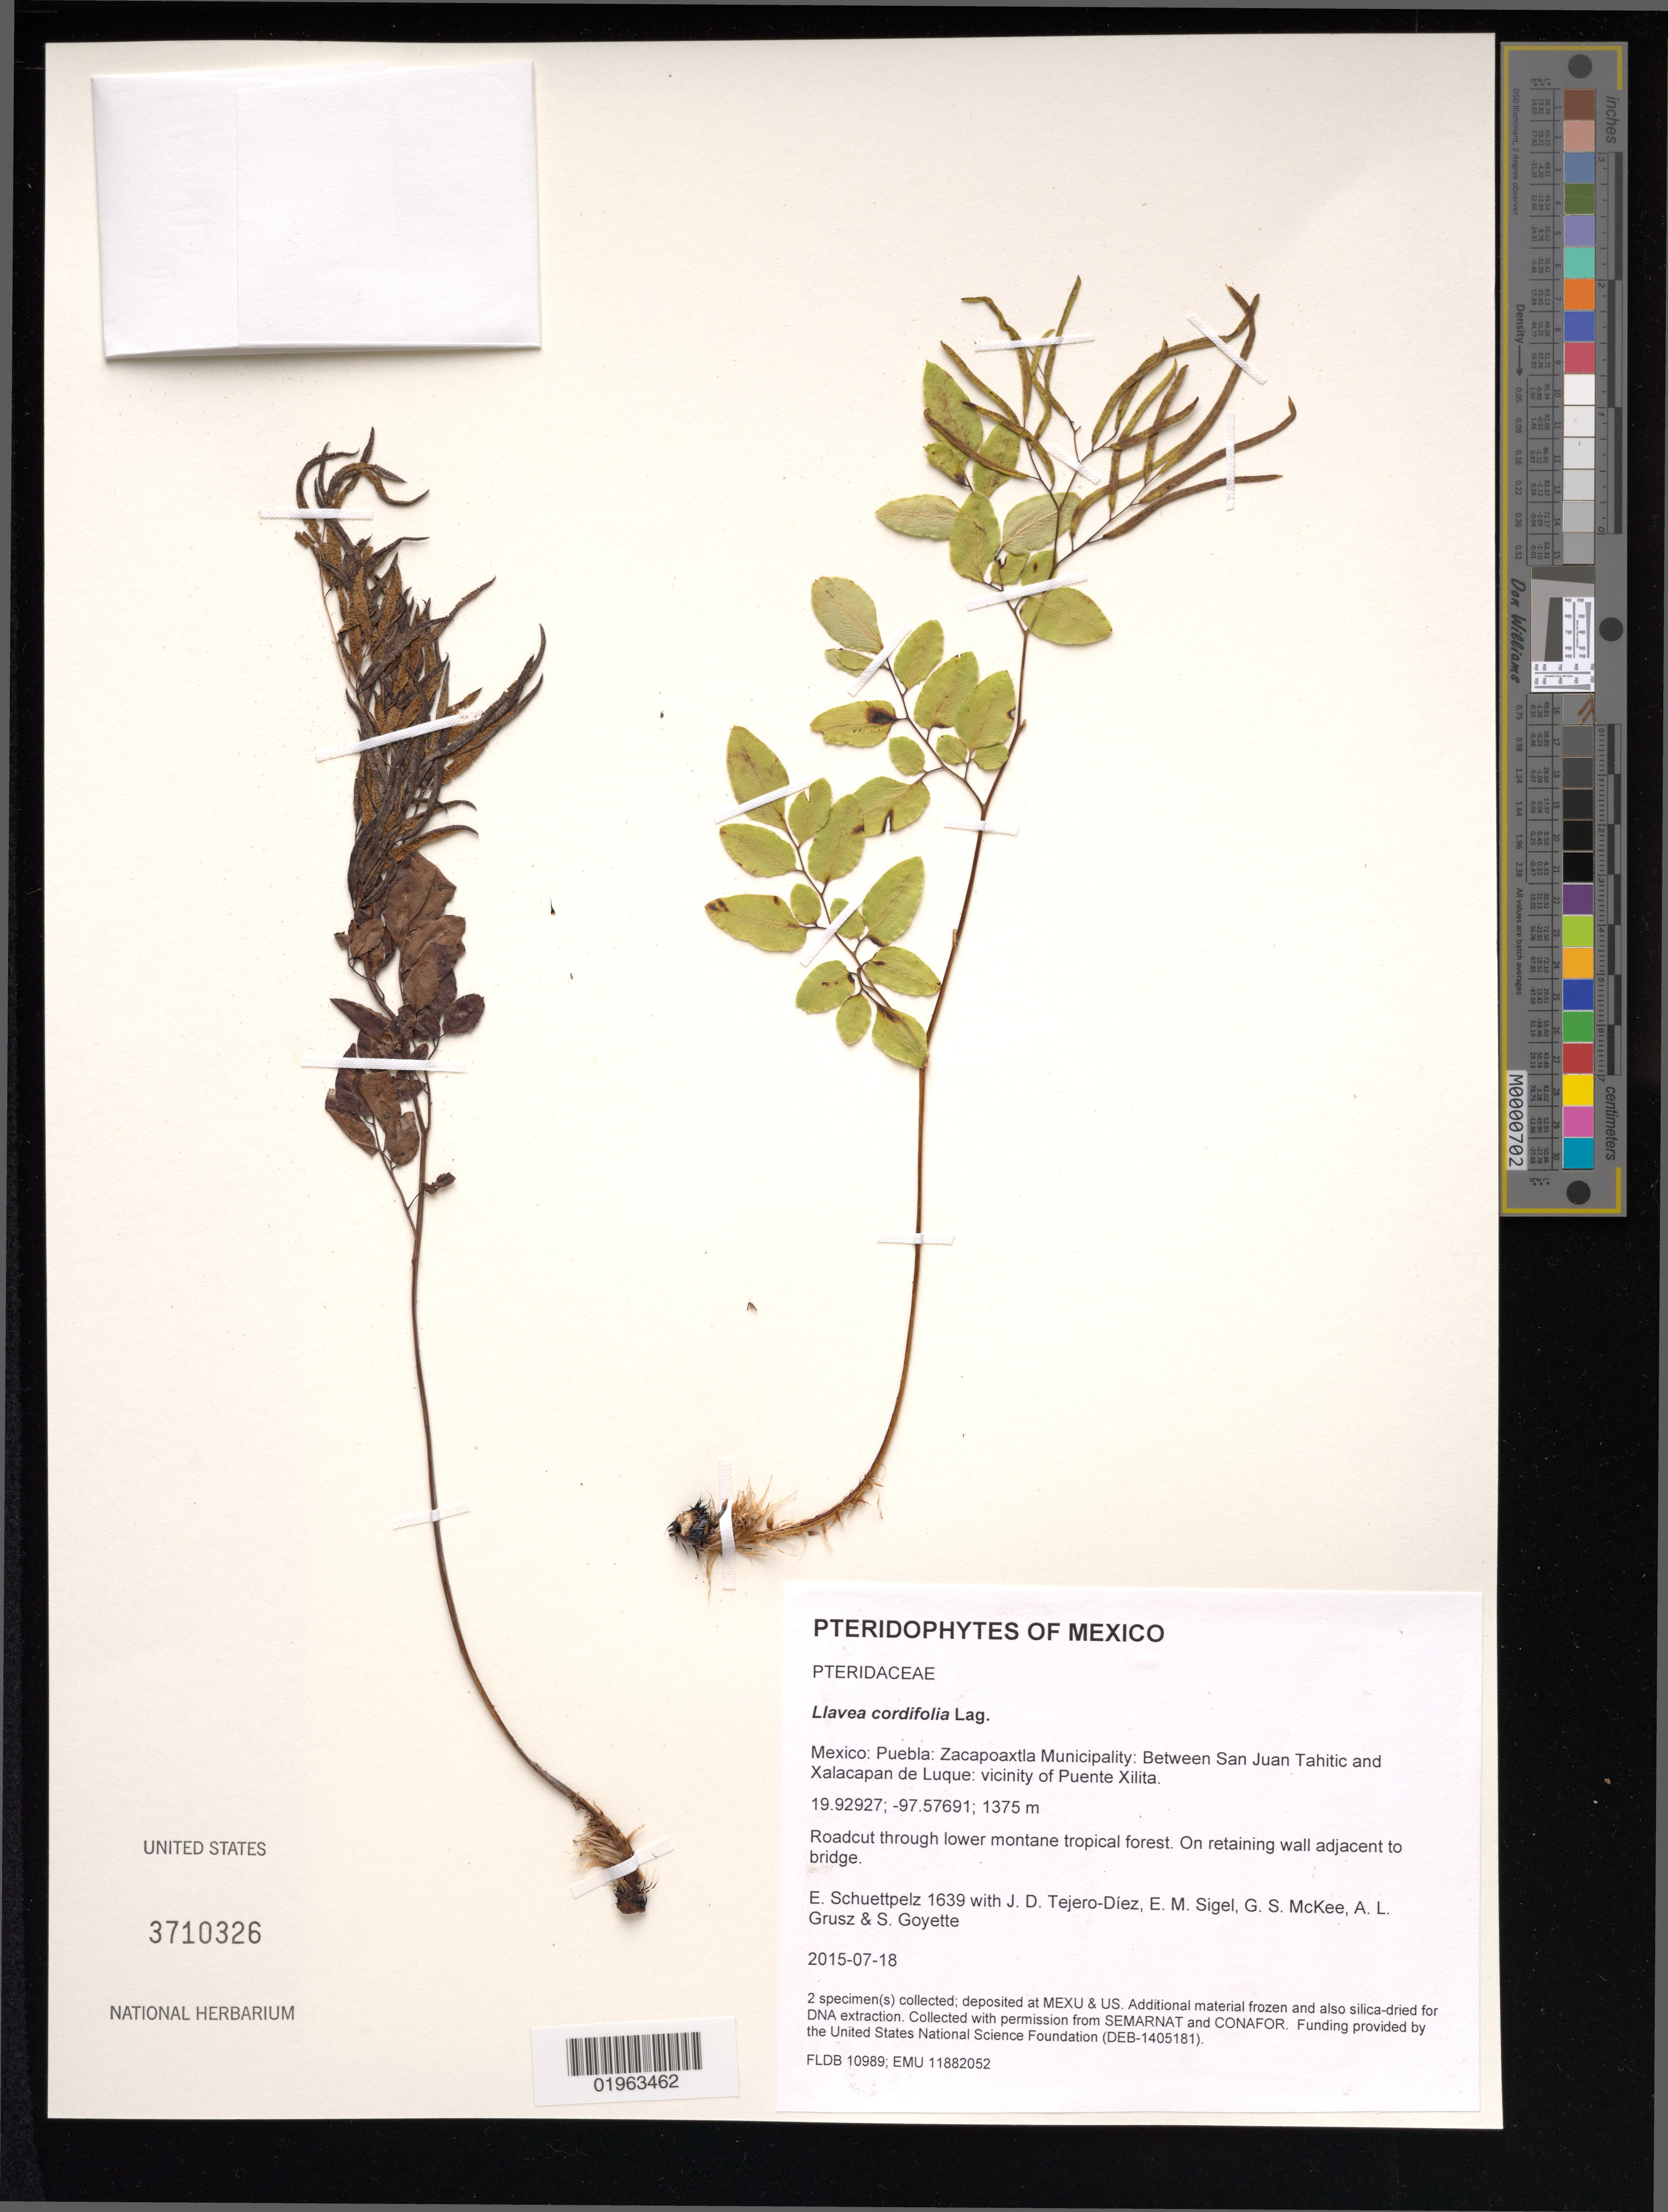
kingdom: Plantae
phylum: Tracheophyta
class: Polypodiopsida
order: Polypodiales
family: Pteridaceae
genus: Llavea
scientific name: Llavea cordifolia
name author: Lag.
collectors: E. Schuettpelz, D. Tejero-Díez, E. M. Sigel, G. S. McKee & A. Grusz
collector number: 1639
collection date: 2015-07-18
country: Mexico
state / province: Puebla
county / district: Zacapoaxtla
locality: Between San Juan Tahitic and Xalacapan de Luque: vicinity of Puente Xilita.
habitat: Roadcut through lower montane tropical forest.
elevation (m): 1375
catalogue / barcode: US 3710326